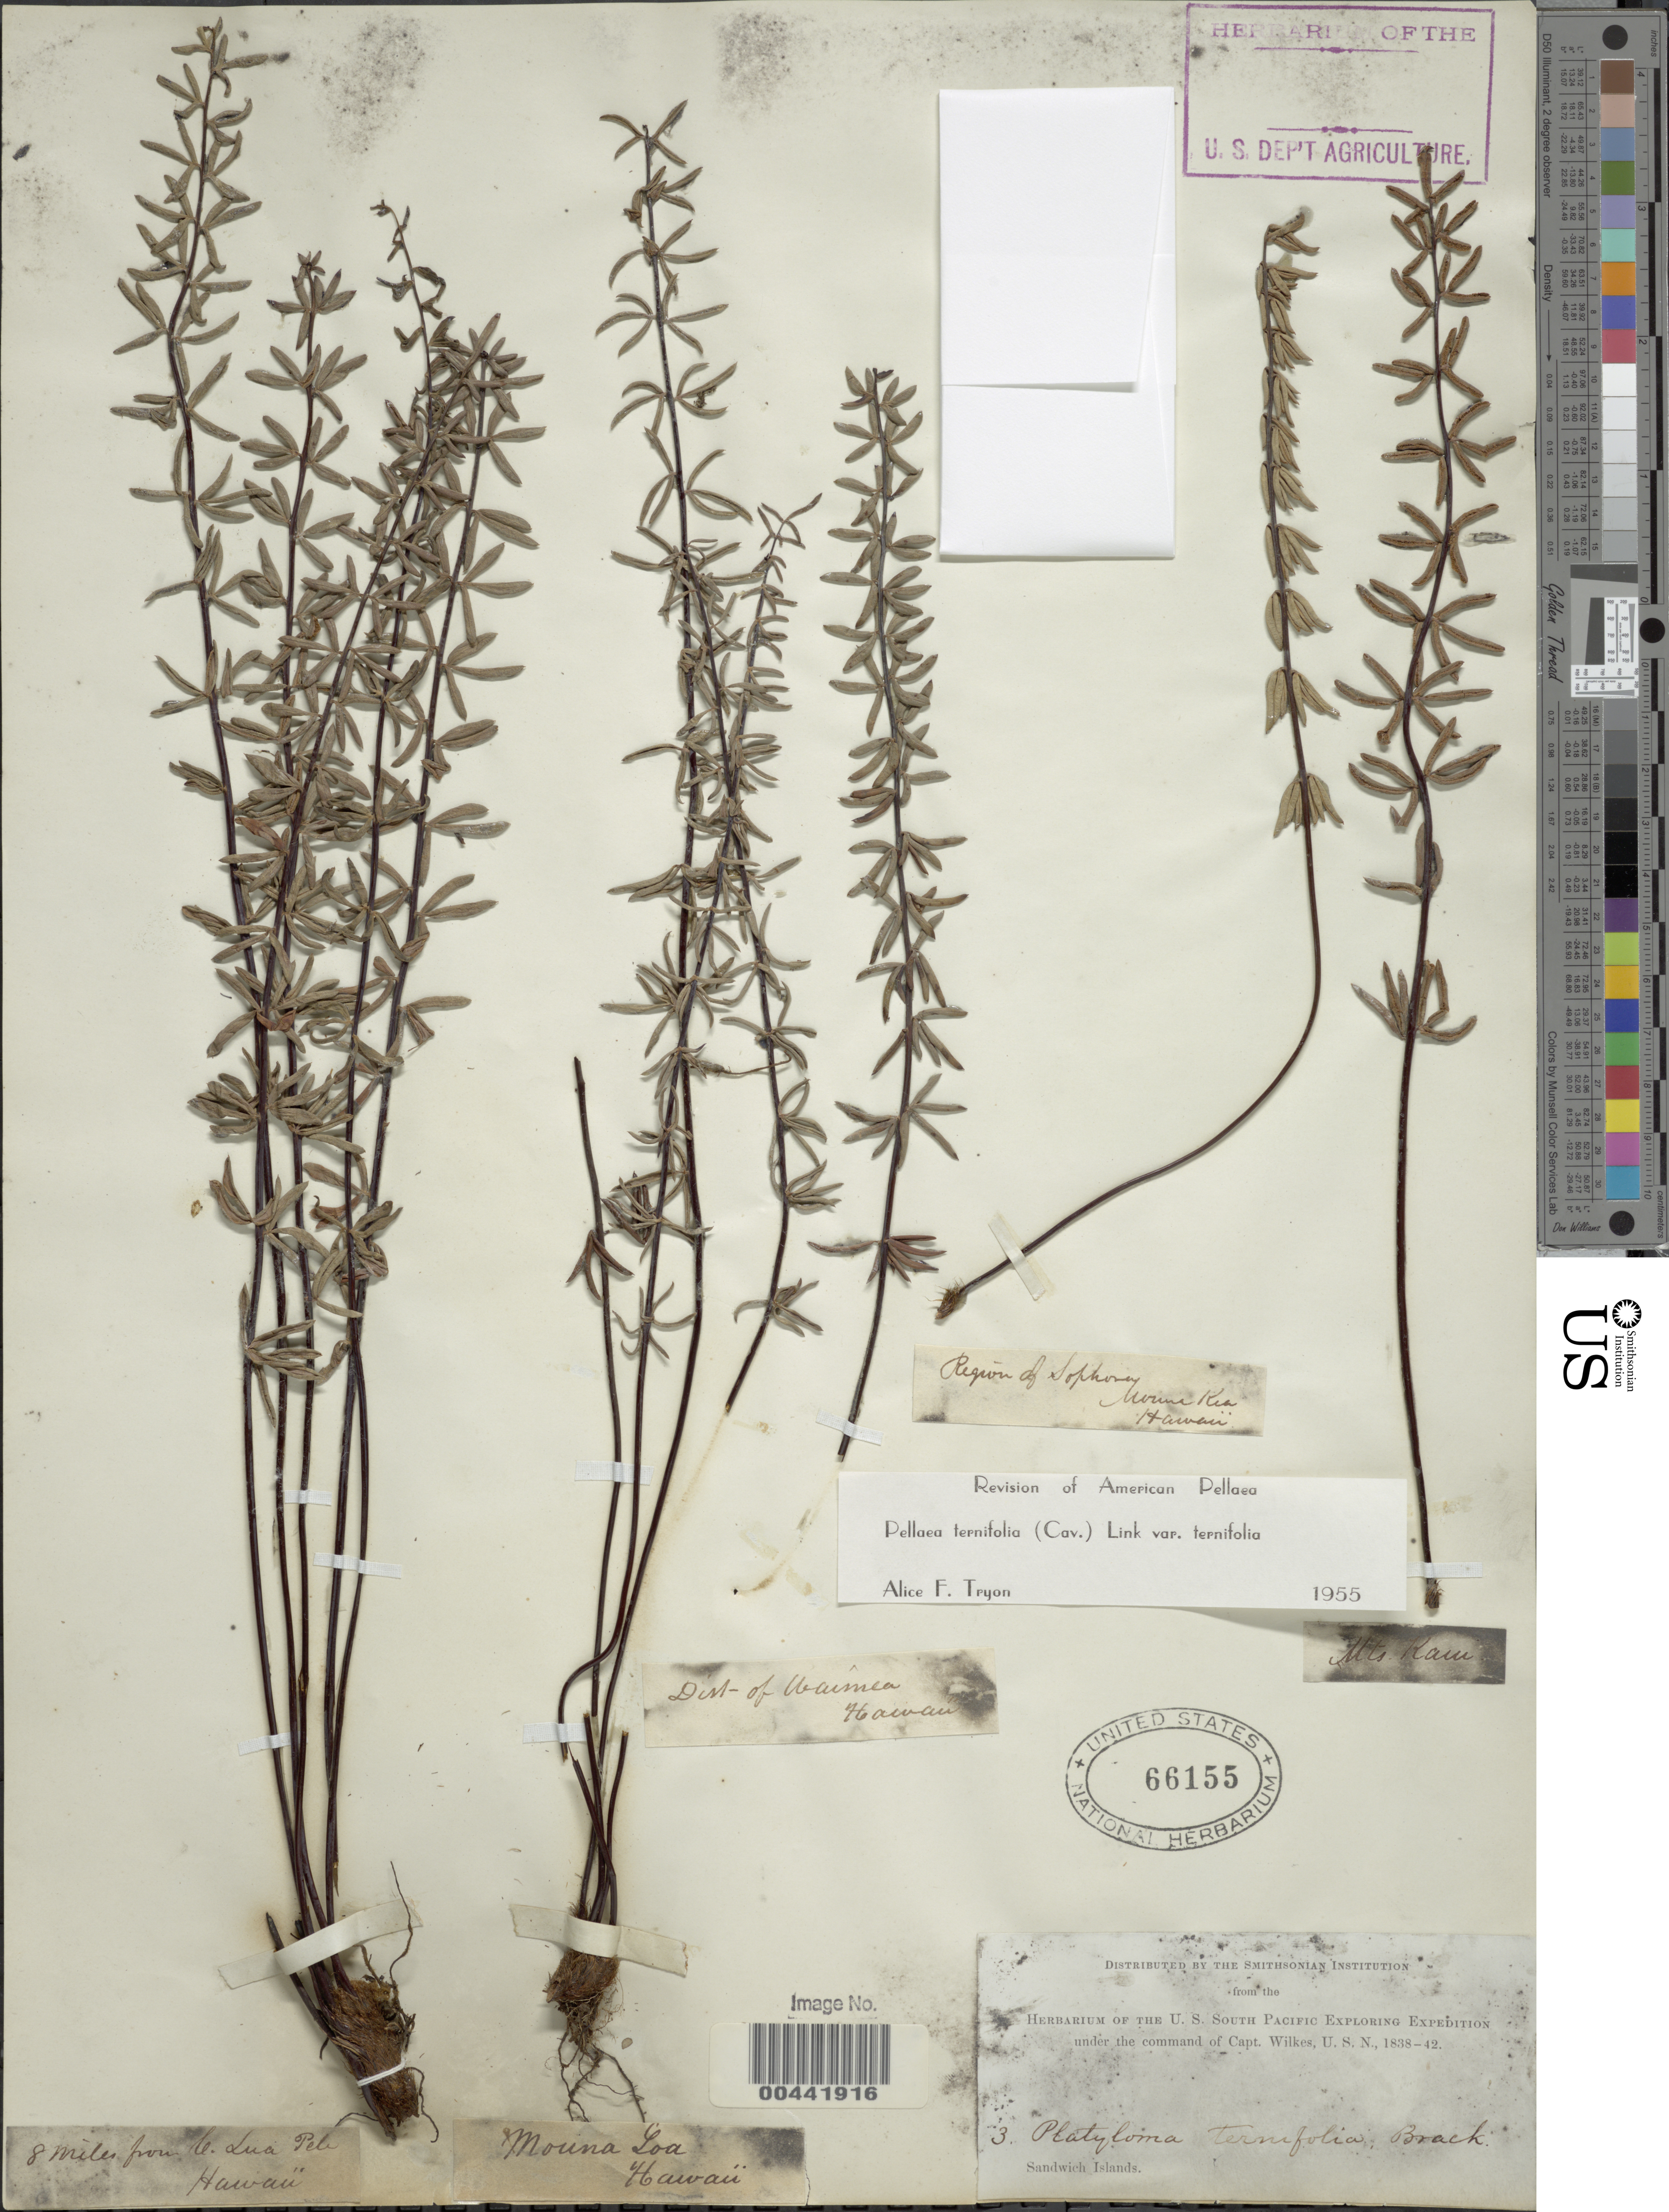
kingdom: Plantae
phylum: Tracheophyta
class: Polypodiopsida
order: Polypodiales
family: Pteridaceae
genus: Pellaea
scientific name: Pellaea ternifolia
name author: (Cav.) Link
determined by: Tryon, A. F.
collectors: Wilkes Explor. Exped.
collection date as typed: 1838 to -- --- 1842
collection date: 1838/1842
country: United States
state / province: Hawaii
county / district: Hawaii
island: Hawaii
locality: District of Waimea; Region of Sophoney, Mouna Kea; Mts Kaui; 8 mi from Lua Peli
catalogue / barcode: US 66155